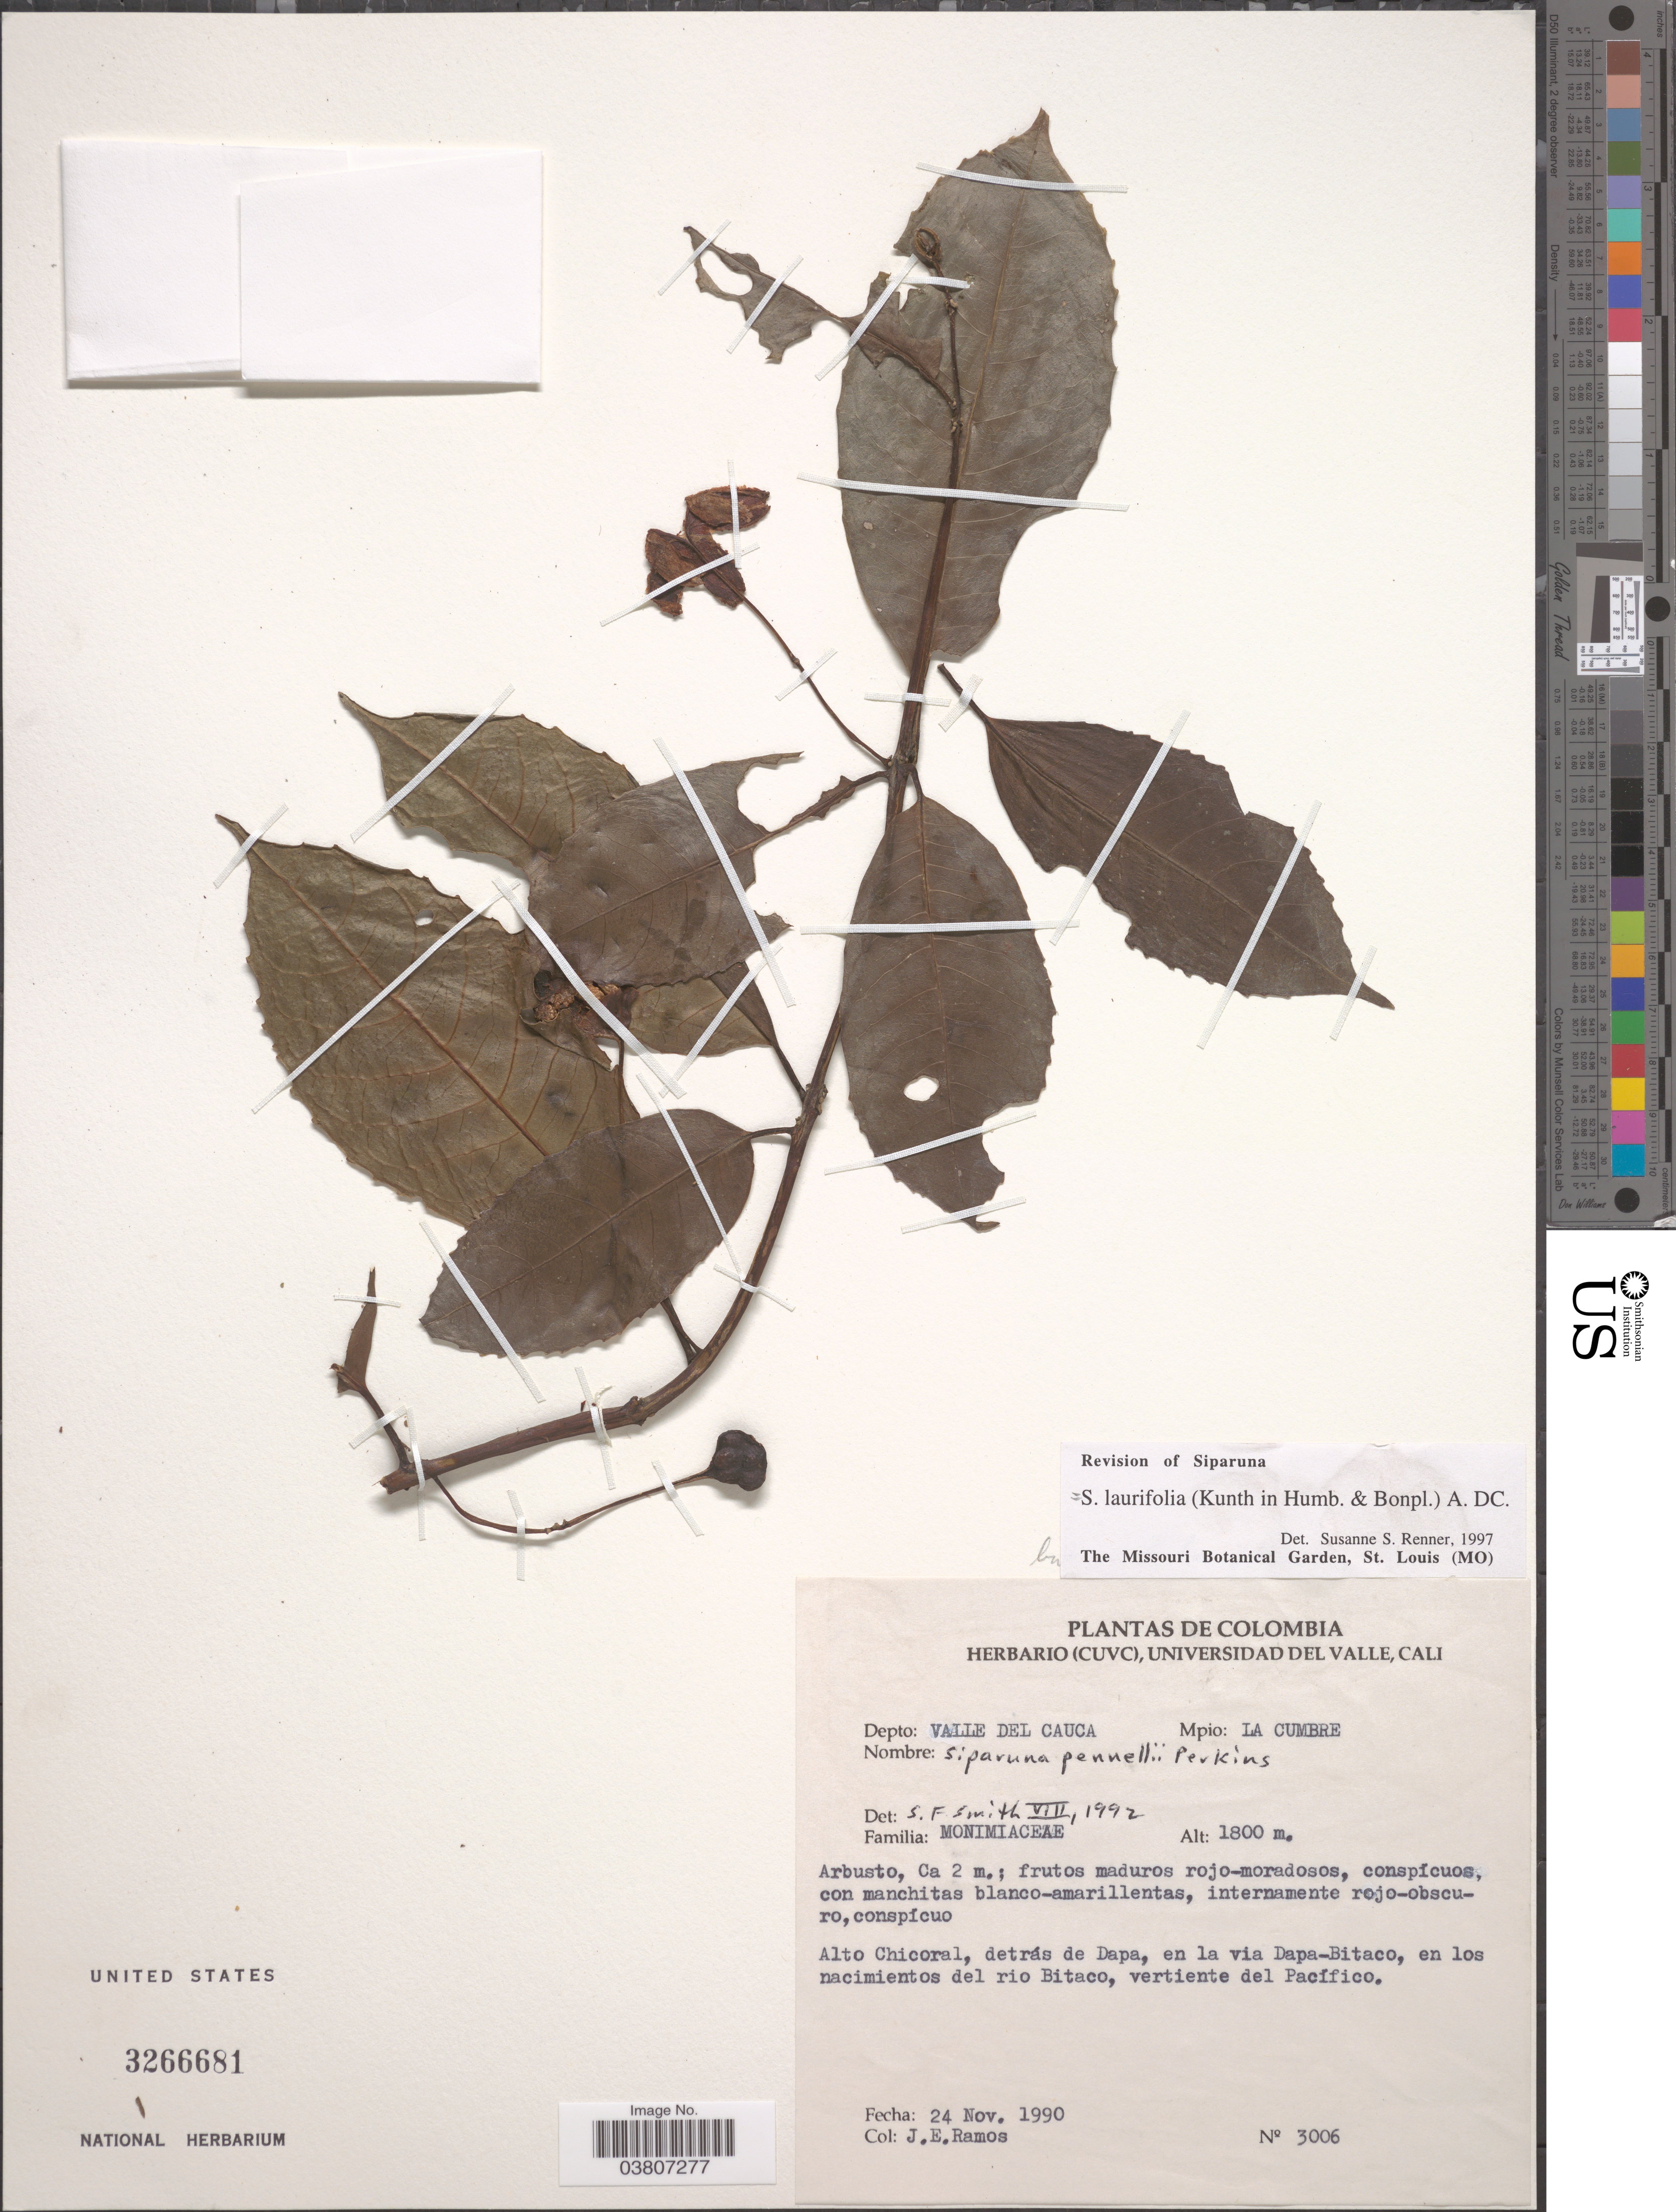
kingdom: Plantae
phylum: Tracheophyta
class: Magnoliopsida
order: Laurales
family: Siparunaceae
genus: Siparuna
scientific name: Siparuna laurifolia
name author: (Kunth) A. DC.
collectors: J. E. Ramos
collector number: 3006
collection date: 1990-11-24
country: Colombia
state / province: Valle del Cauca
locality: Depto: Valle del Cauca, Mpio: La Cumbre. Alto Chicoral, detrás de Dapa, en la via Dapa-Bitaco, en los nacimientos del rio Bitaco, vertiente del Pacifico.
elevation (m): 1800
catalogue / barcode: US 3266681